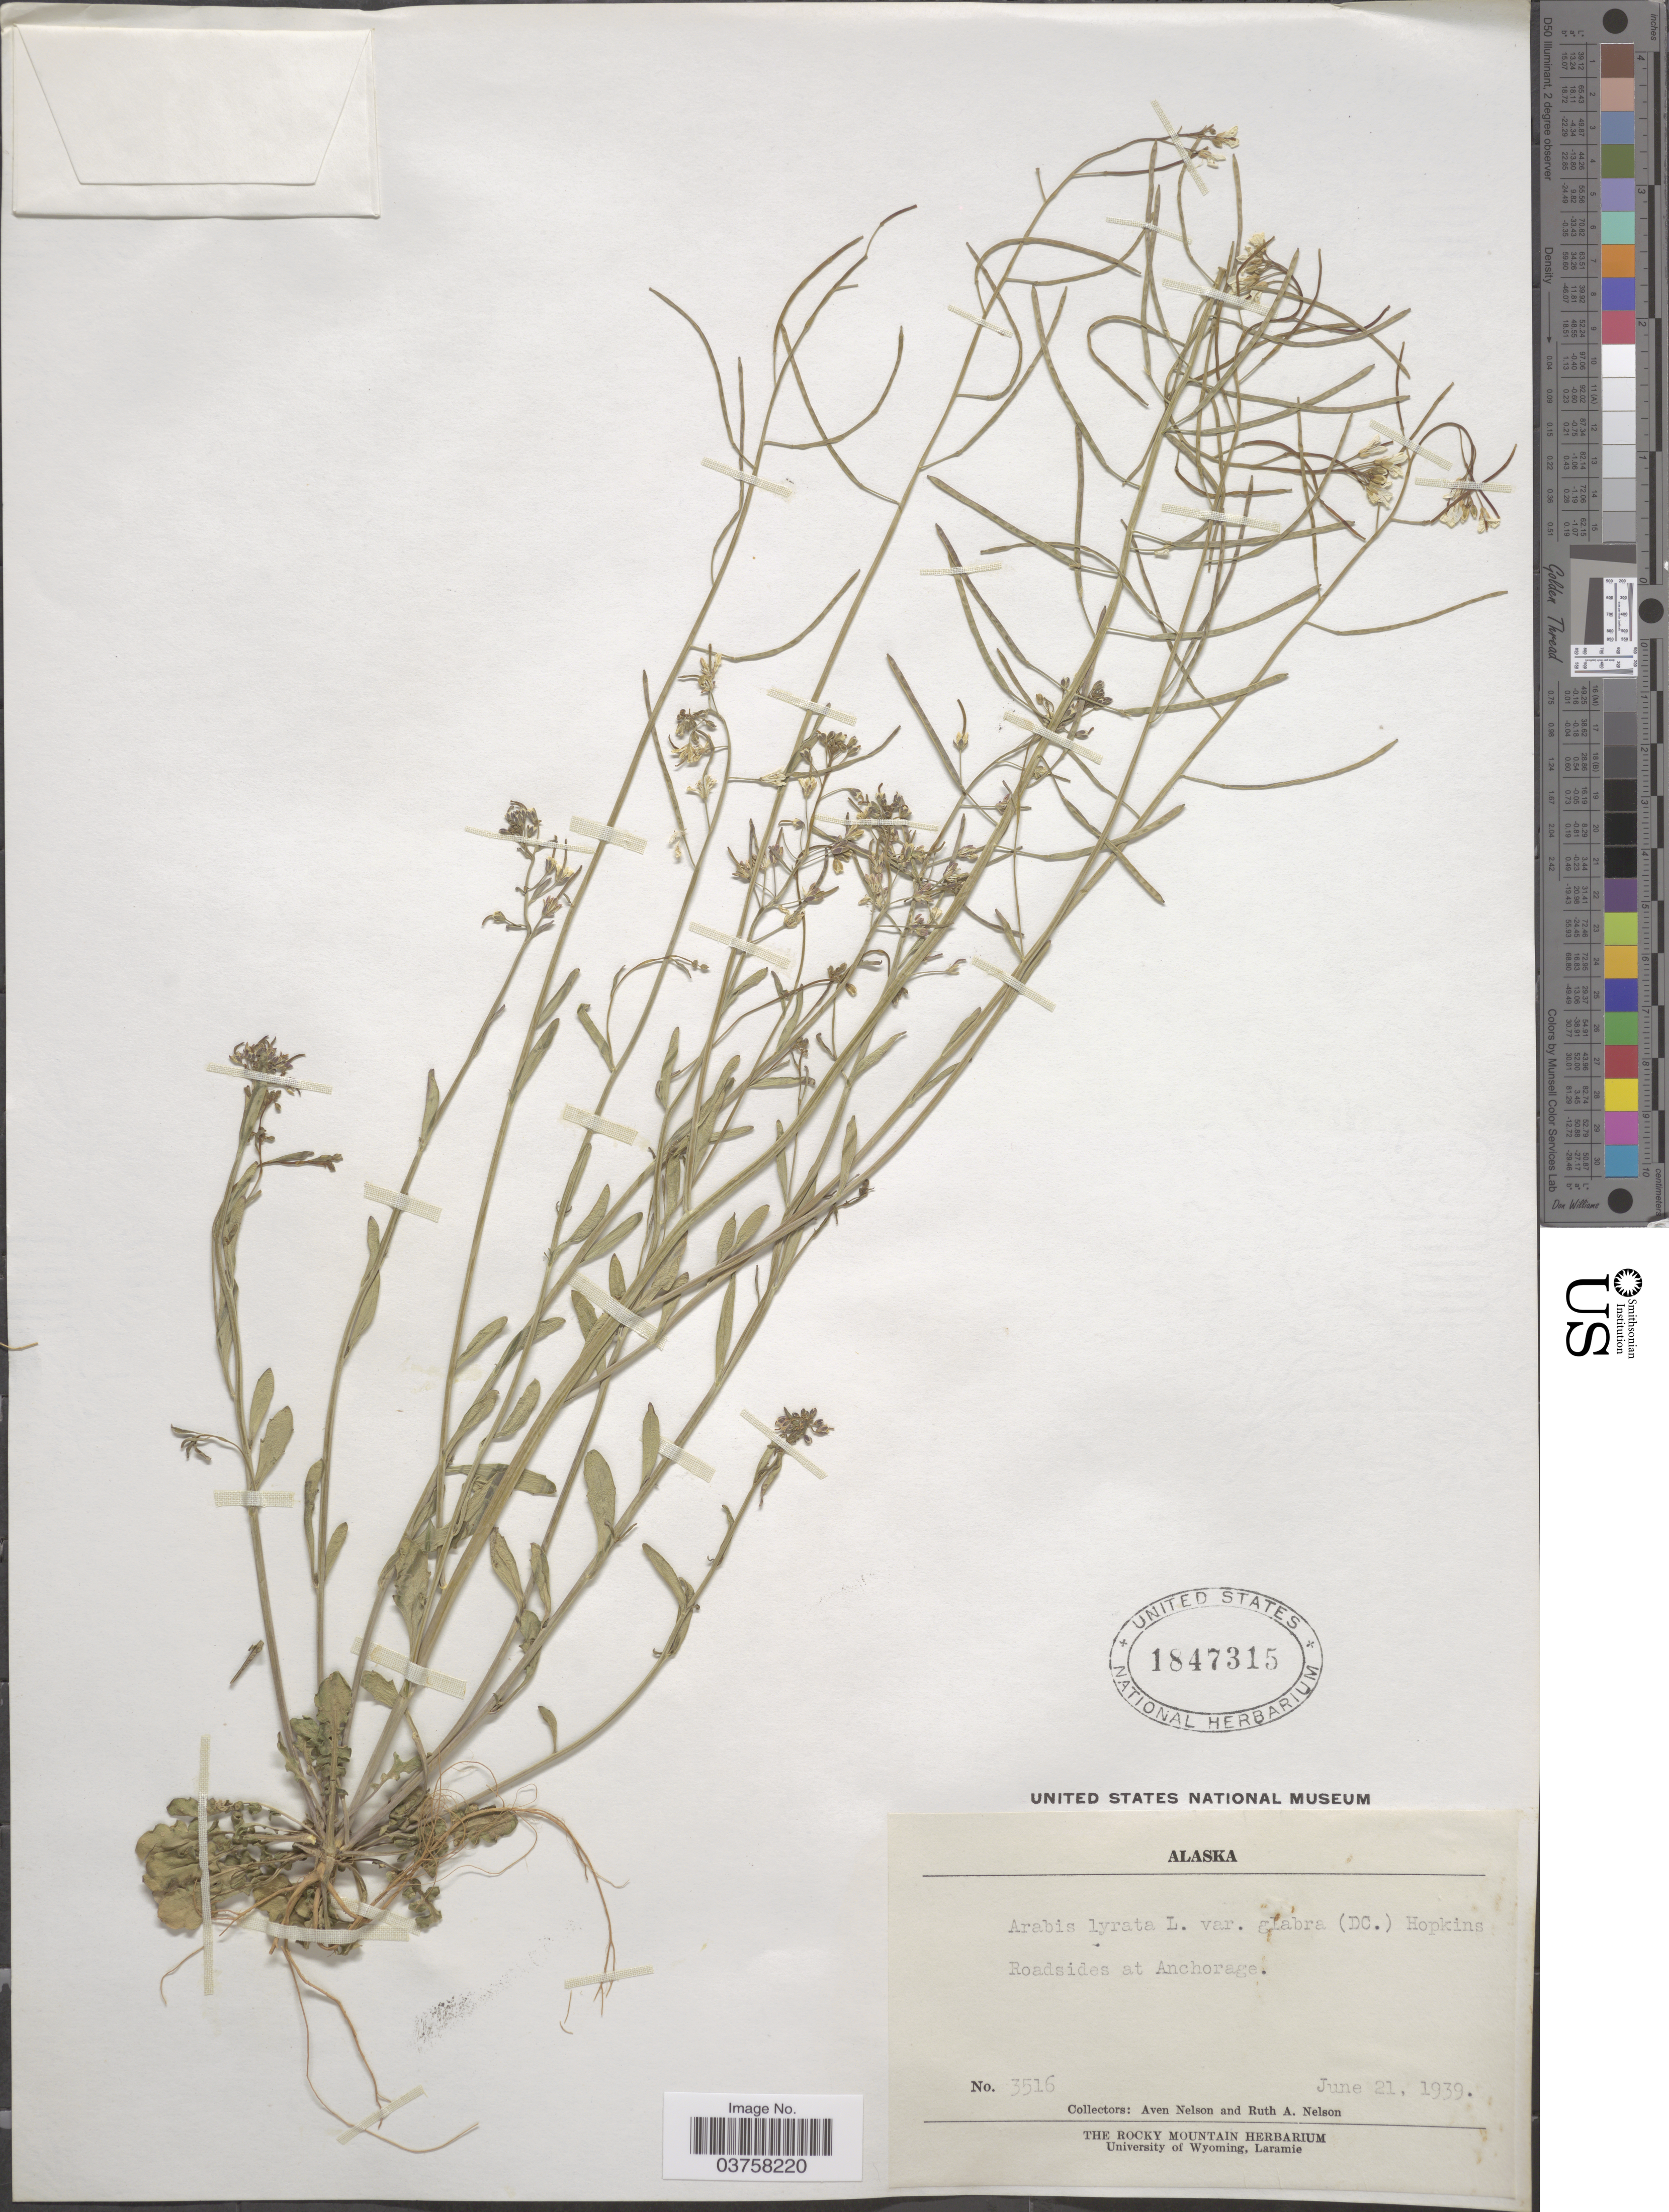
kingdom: Plantae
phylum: Tracheophyta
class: Magnoliopsida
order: Brassicales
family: Brassicaceae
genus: Arabis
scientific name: Arabis lyrata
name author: L.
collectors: A. Nelson & R. A. Nelson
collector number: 3516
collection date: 1939-06-21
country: United States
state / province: Alaska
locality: Roadsides at Anchorage.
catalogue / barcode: US 1847315